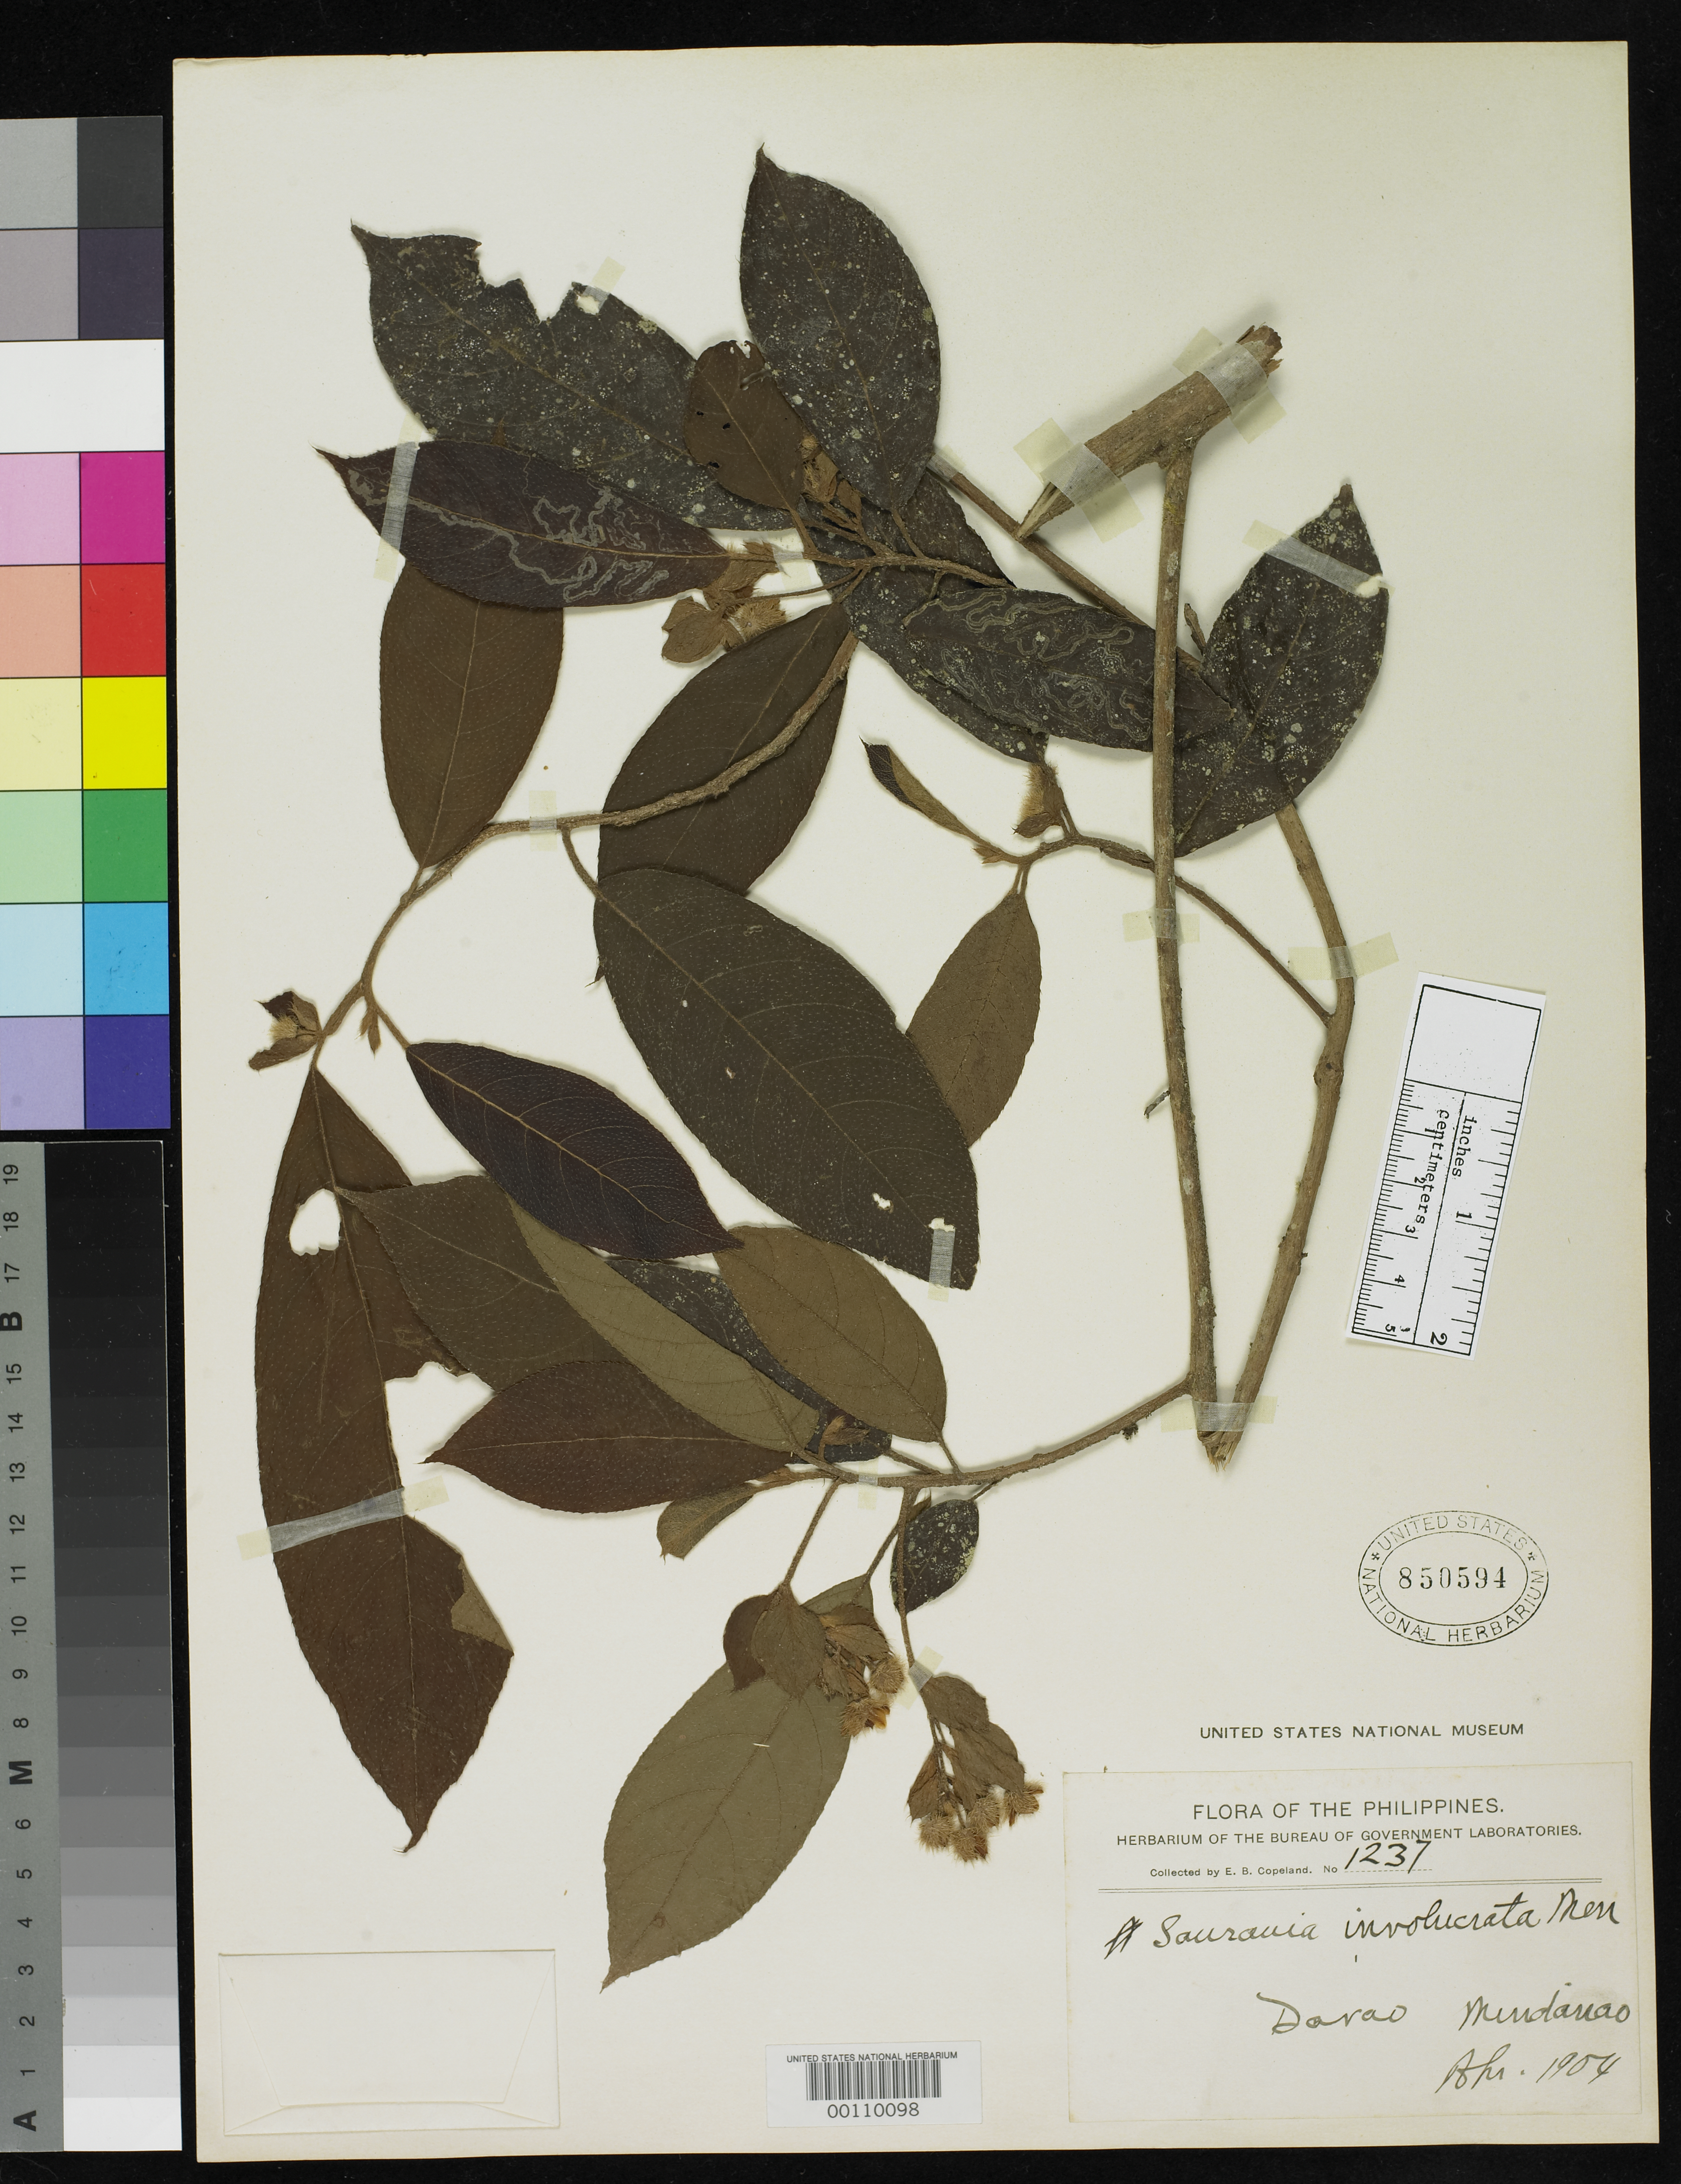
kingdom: Plantae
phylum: Tracheophyta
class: Magnoliopsida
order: Ericales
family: Actinidiaceae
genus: Saurauia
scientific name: Saurauia involucrata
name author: Merr.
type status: Type Collection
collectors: E. B. Copeland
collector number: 1237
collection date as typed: Apr 1904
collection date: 1904-04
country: Philippines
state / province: Davao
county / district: Davao del Sur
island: Mindanao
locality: Todaya.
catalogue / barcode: US 850594